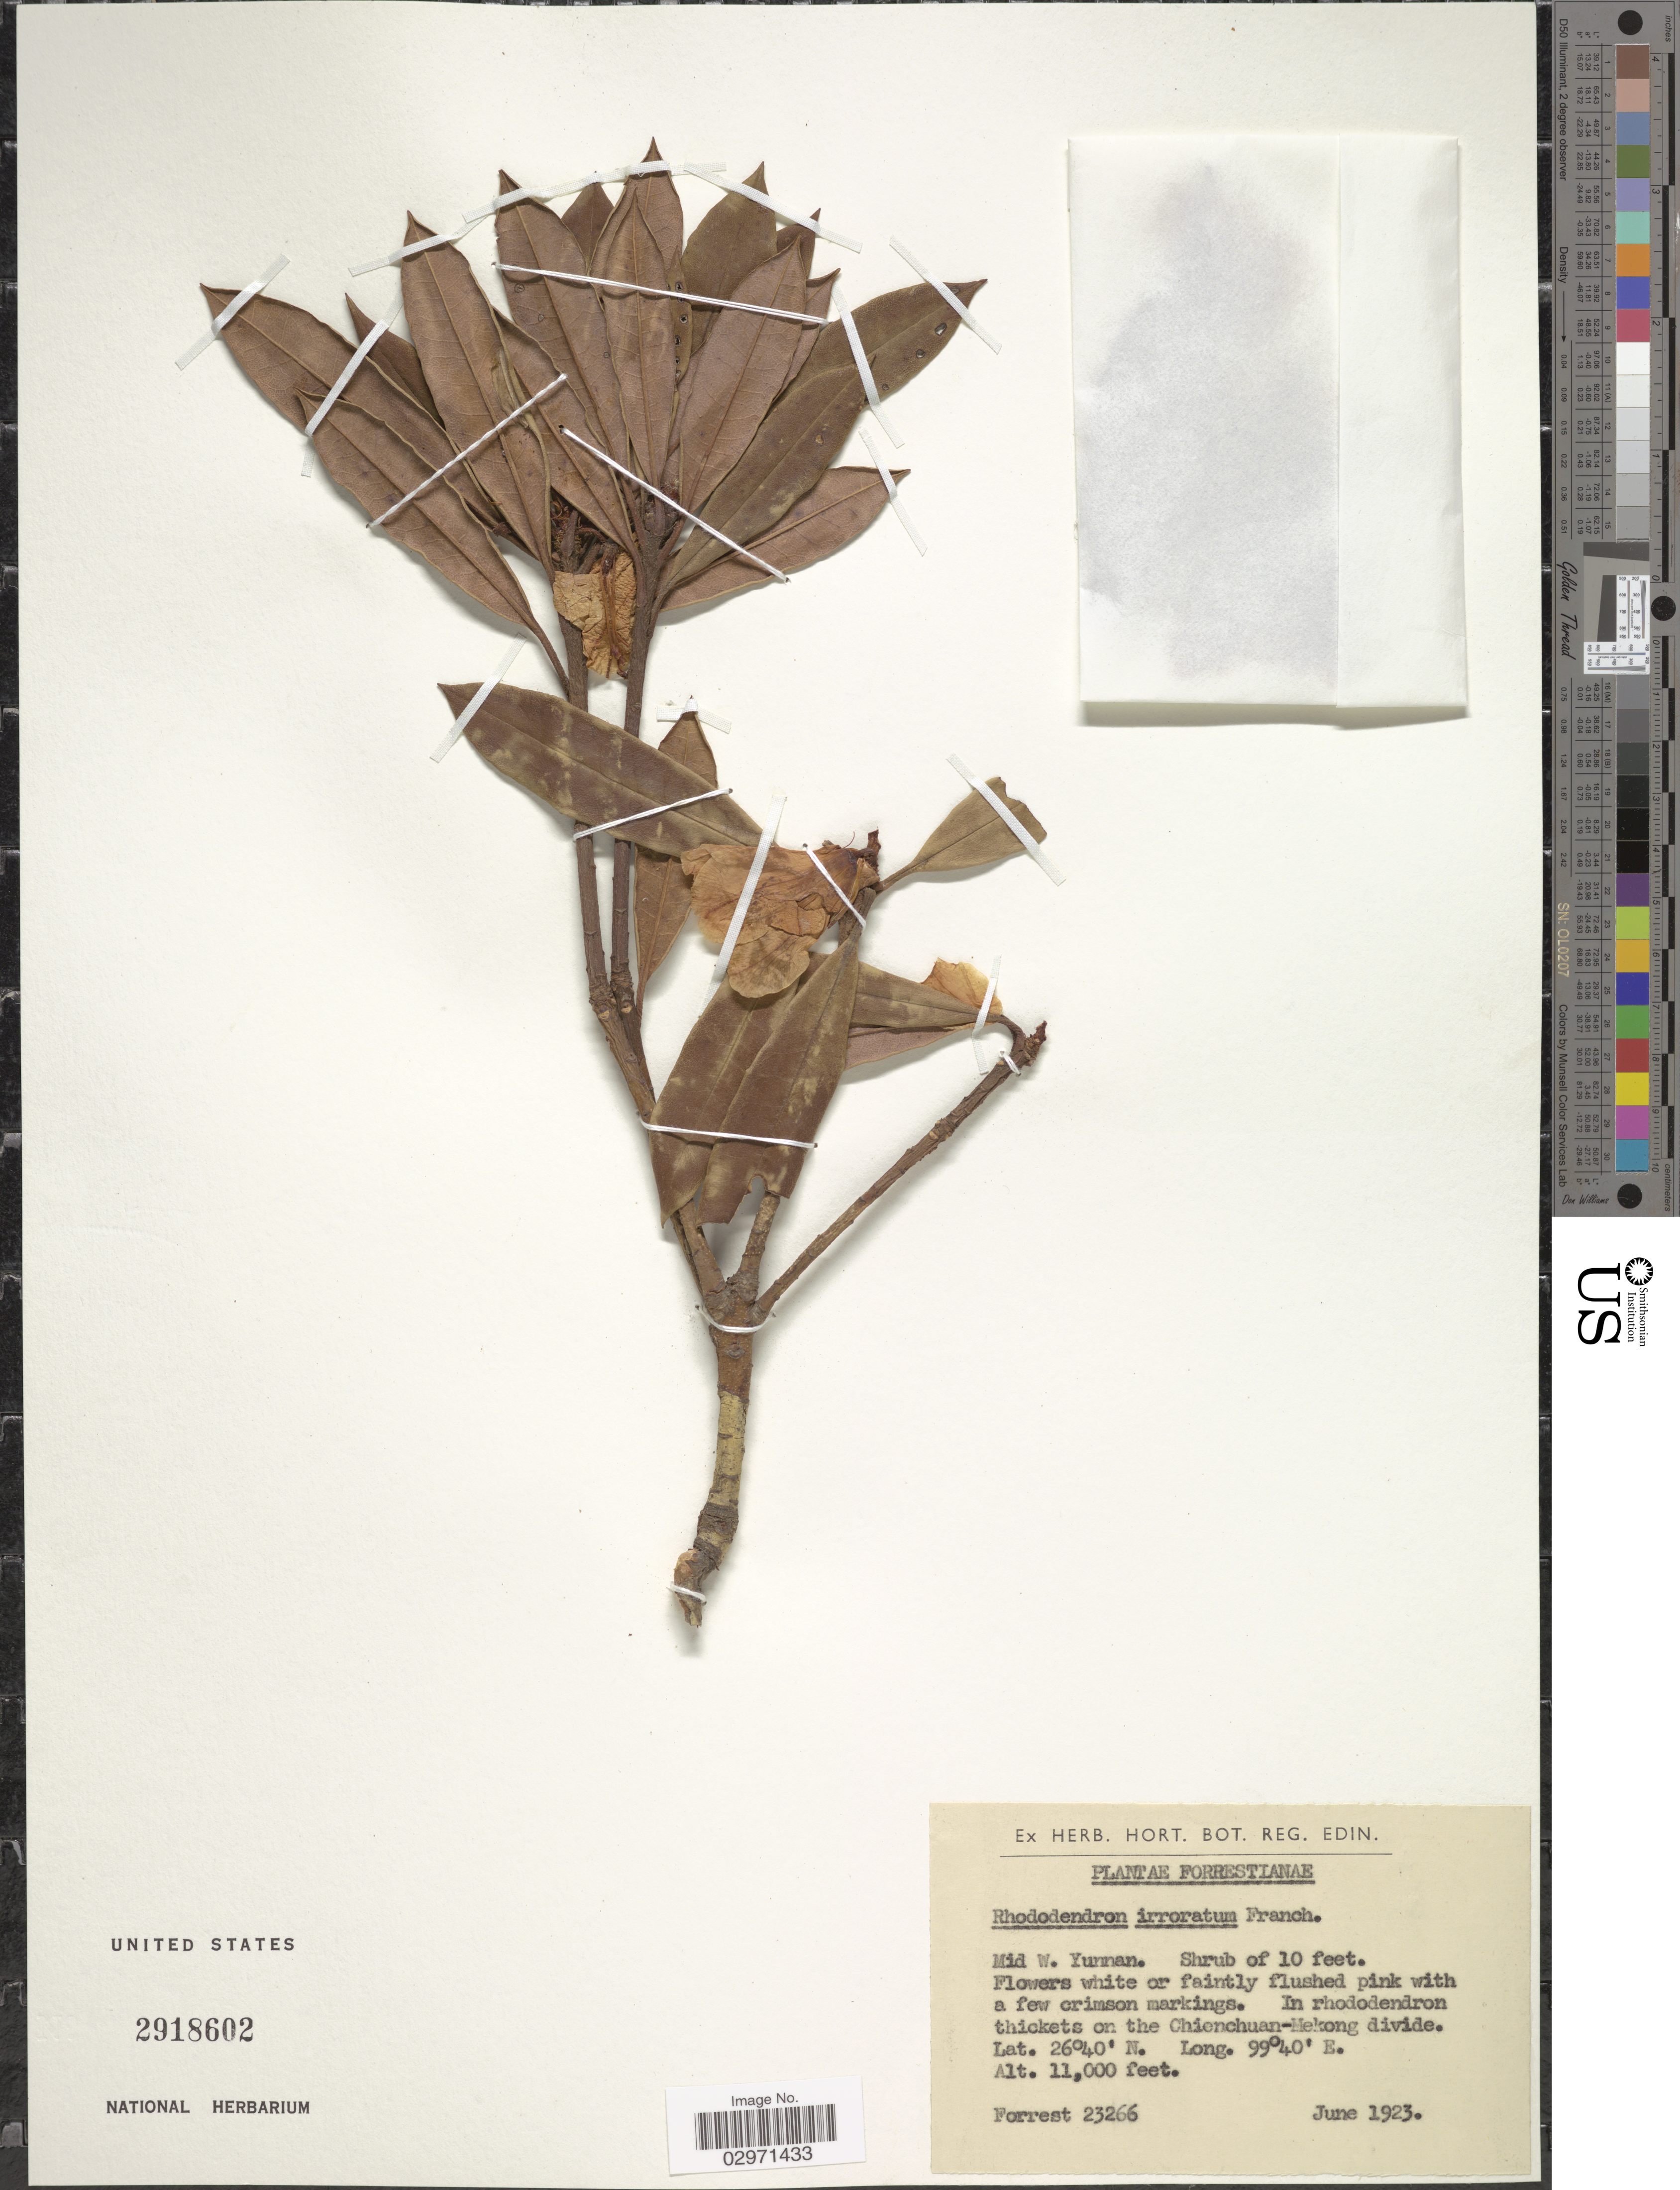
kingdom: Plantae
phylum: Tracheophyta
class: Magnoliopsida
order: Ericales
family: Ericaceae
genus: Rhododendron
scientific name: Rhododendron irroratum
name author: Franch.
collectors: -. Forrest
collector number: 23266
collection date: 1923-06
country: China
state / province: Yunnan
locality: Mid W. Yunnan. On the Chienchuan-Mekong divide.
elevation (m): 3353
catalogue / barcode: US 2918602